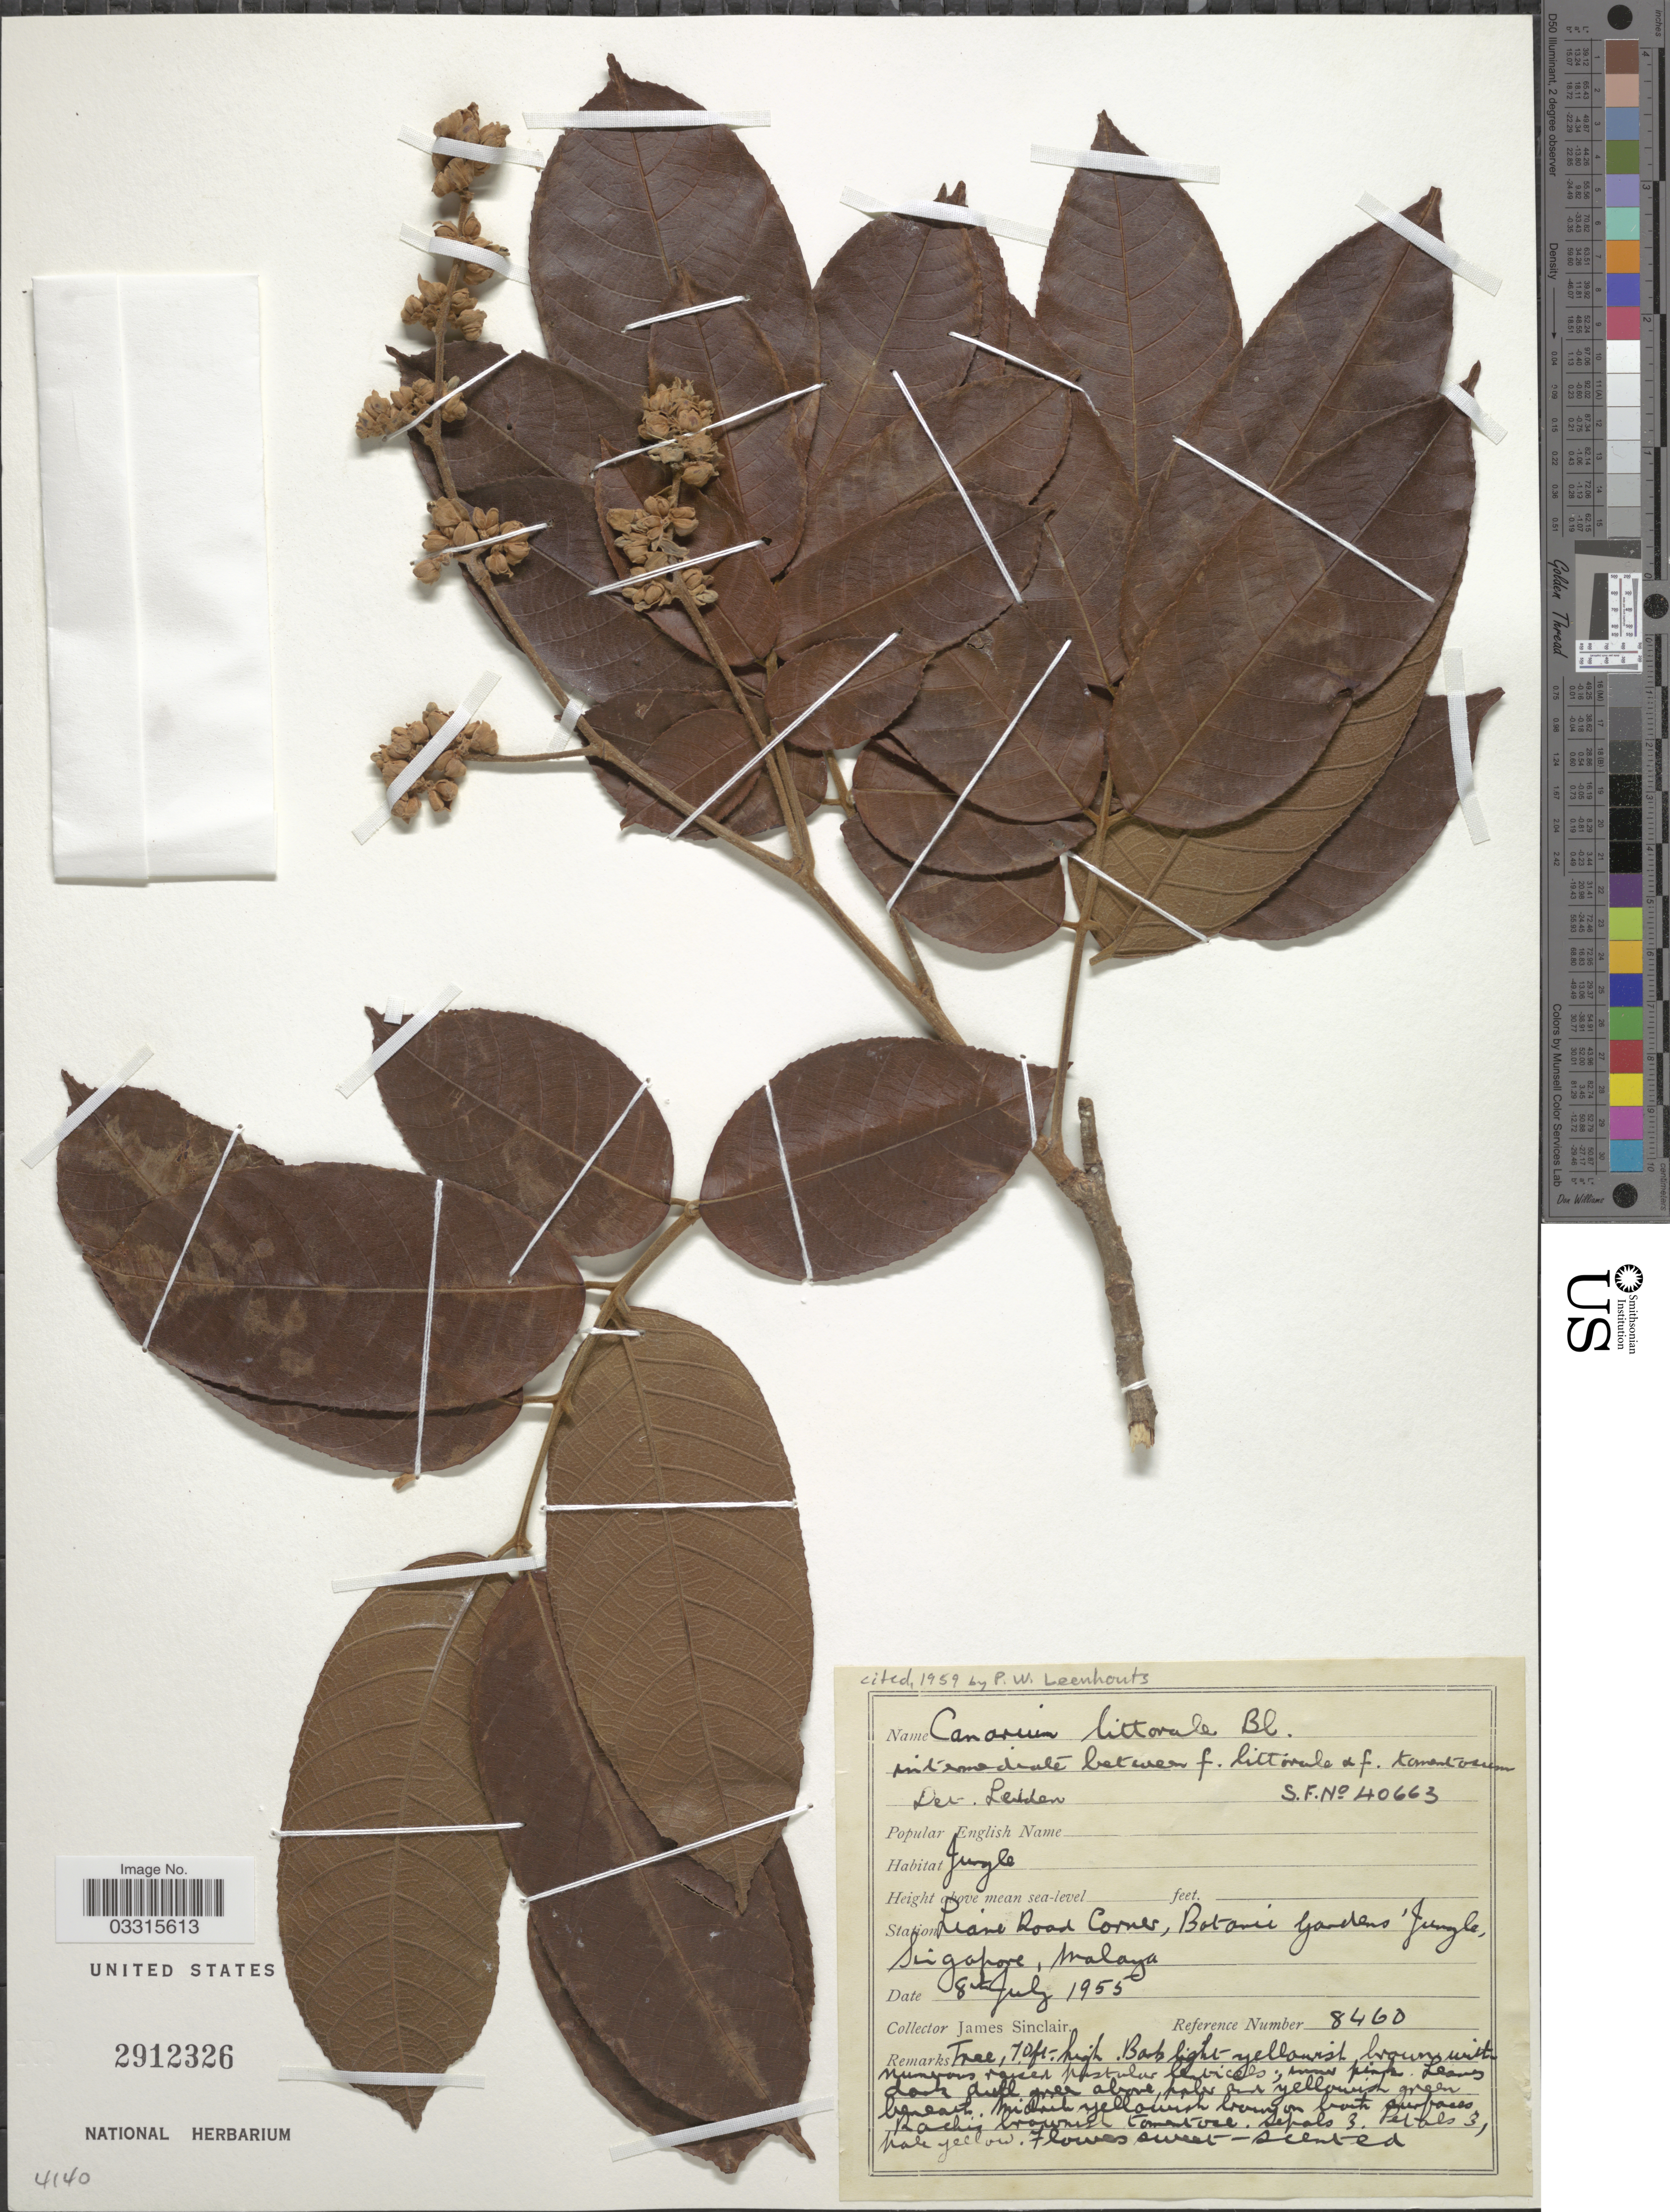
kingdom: Plantae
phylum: Tracheophyta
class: Magnoliopsida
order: Sapindales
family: Burseraceae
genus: Canarium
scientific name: Canarium littorale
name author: Blume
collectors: J. Sinclair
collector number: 8460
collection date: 1955-07-08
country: Singapore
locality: Liane Road Corner, Botanic Gardens' Jungle, Malaya.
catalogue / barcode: US 2912326